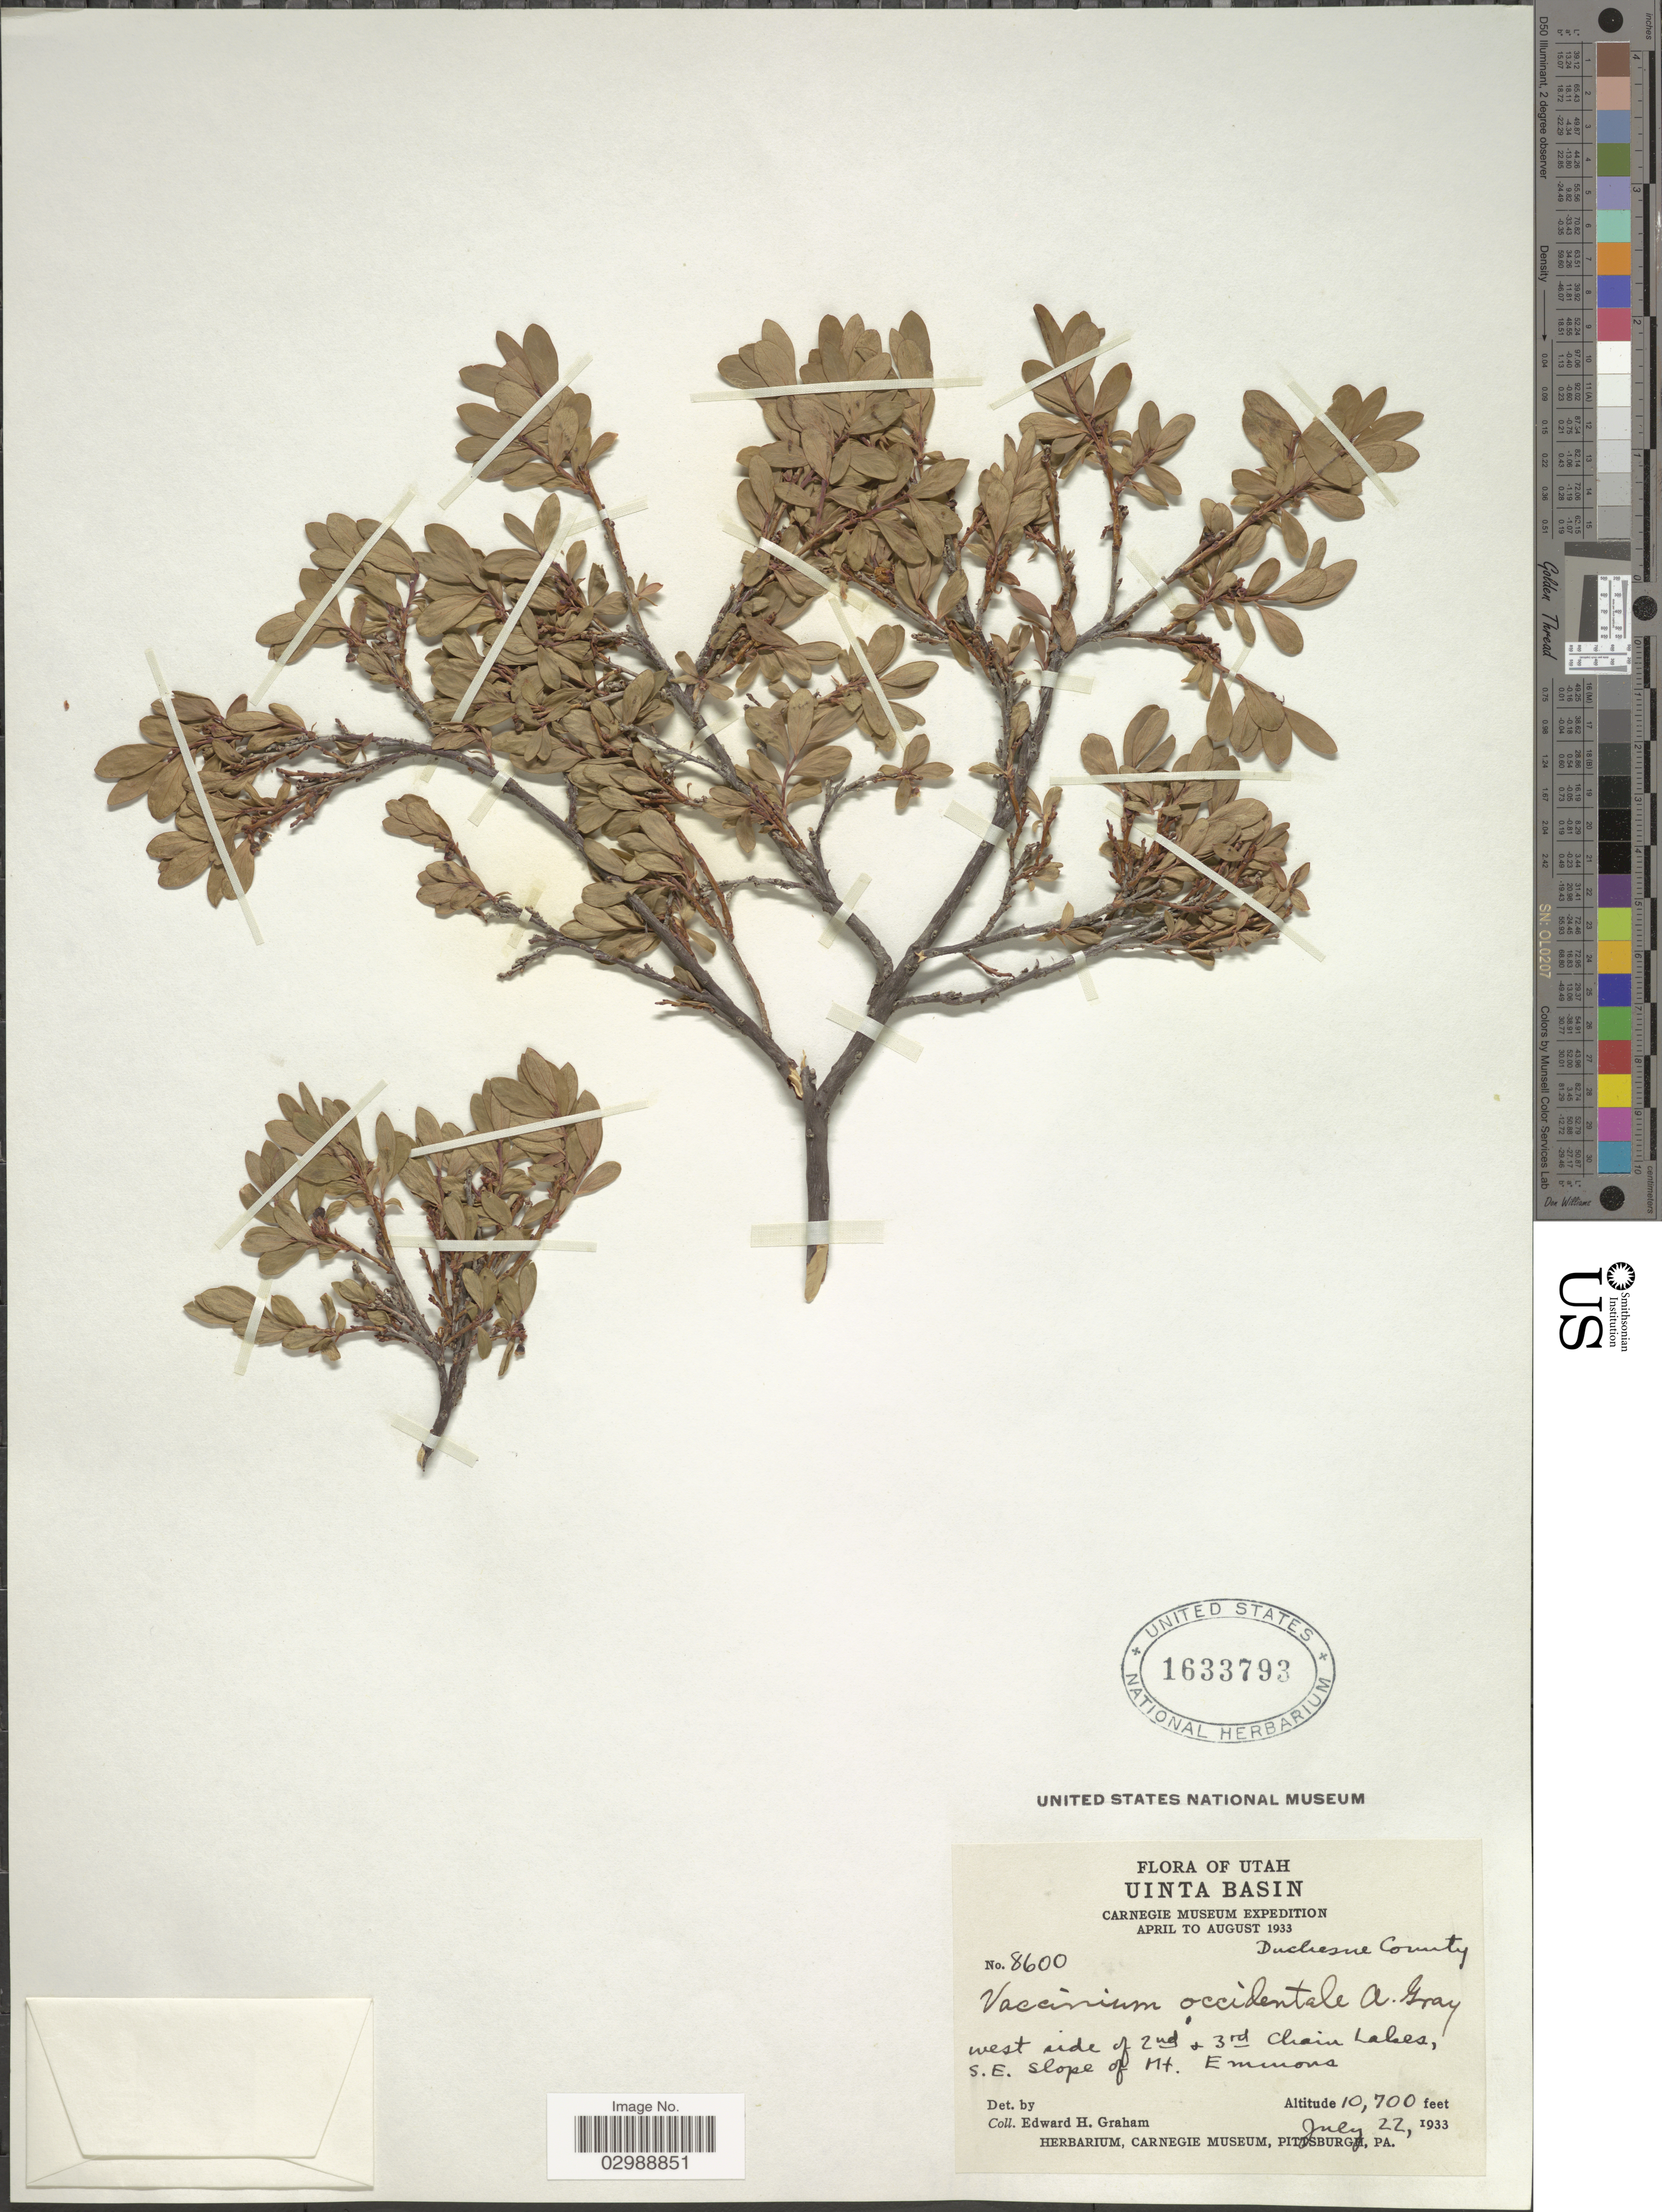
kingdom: Plantae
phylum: Tracheophyta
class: Magnoliopsida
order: Ericales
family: Ericaceae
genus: Vaccinium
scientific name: Vaccinium occidentale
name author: A. Gray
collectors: E. H. Graham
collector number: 8600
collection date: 1933-07-22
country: United States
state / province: Utah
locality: Uinta Basin. Duchesne County. West side of 2nd & 3rd Chain Lakes, S.E. slope of Mt. Emmons.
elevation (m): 3261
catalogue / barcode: US 1633793